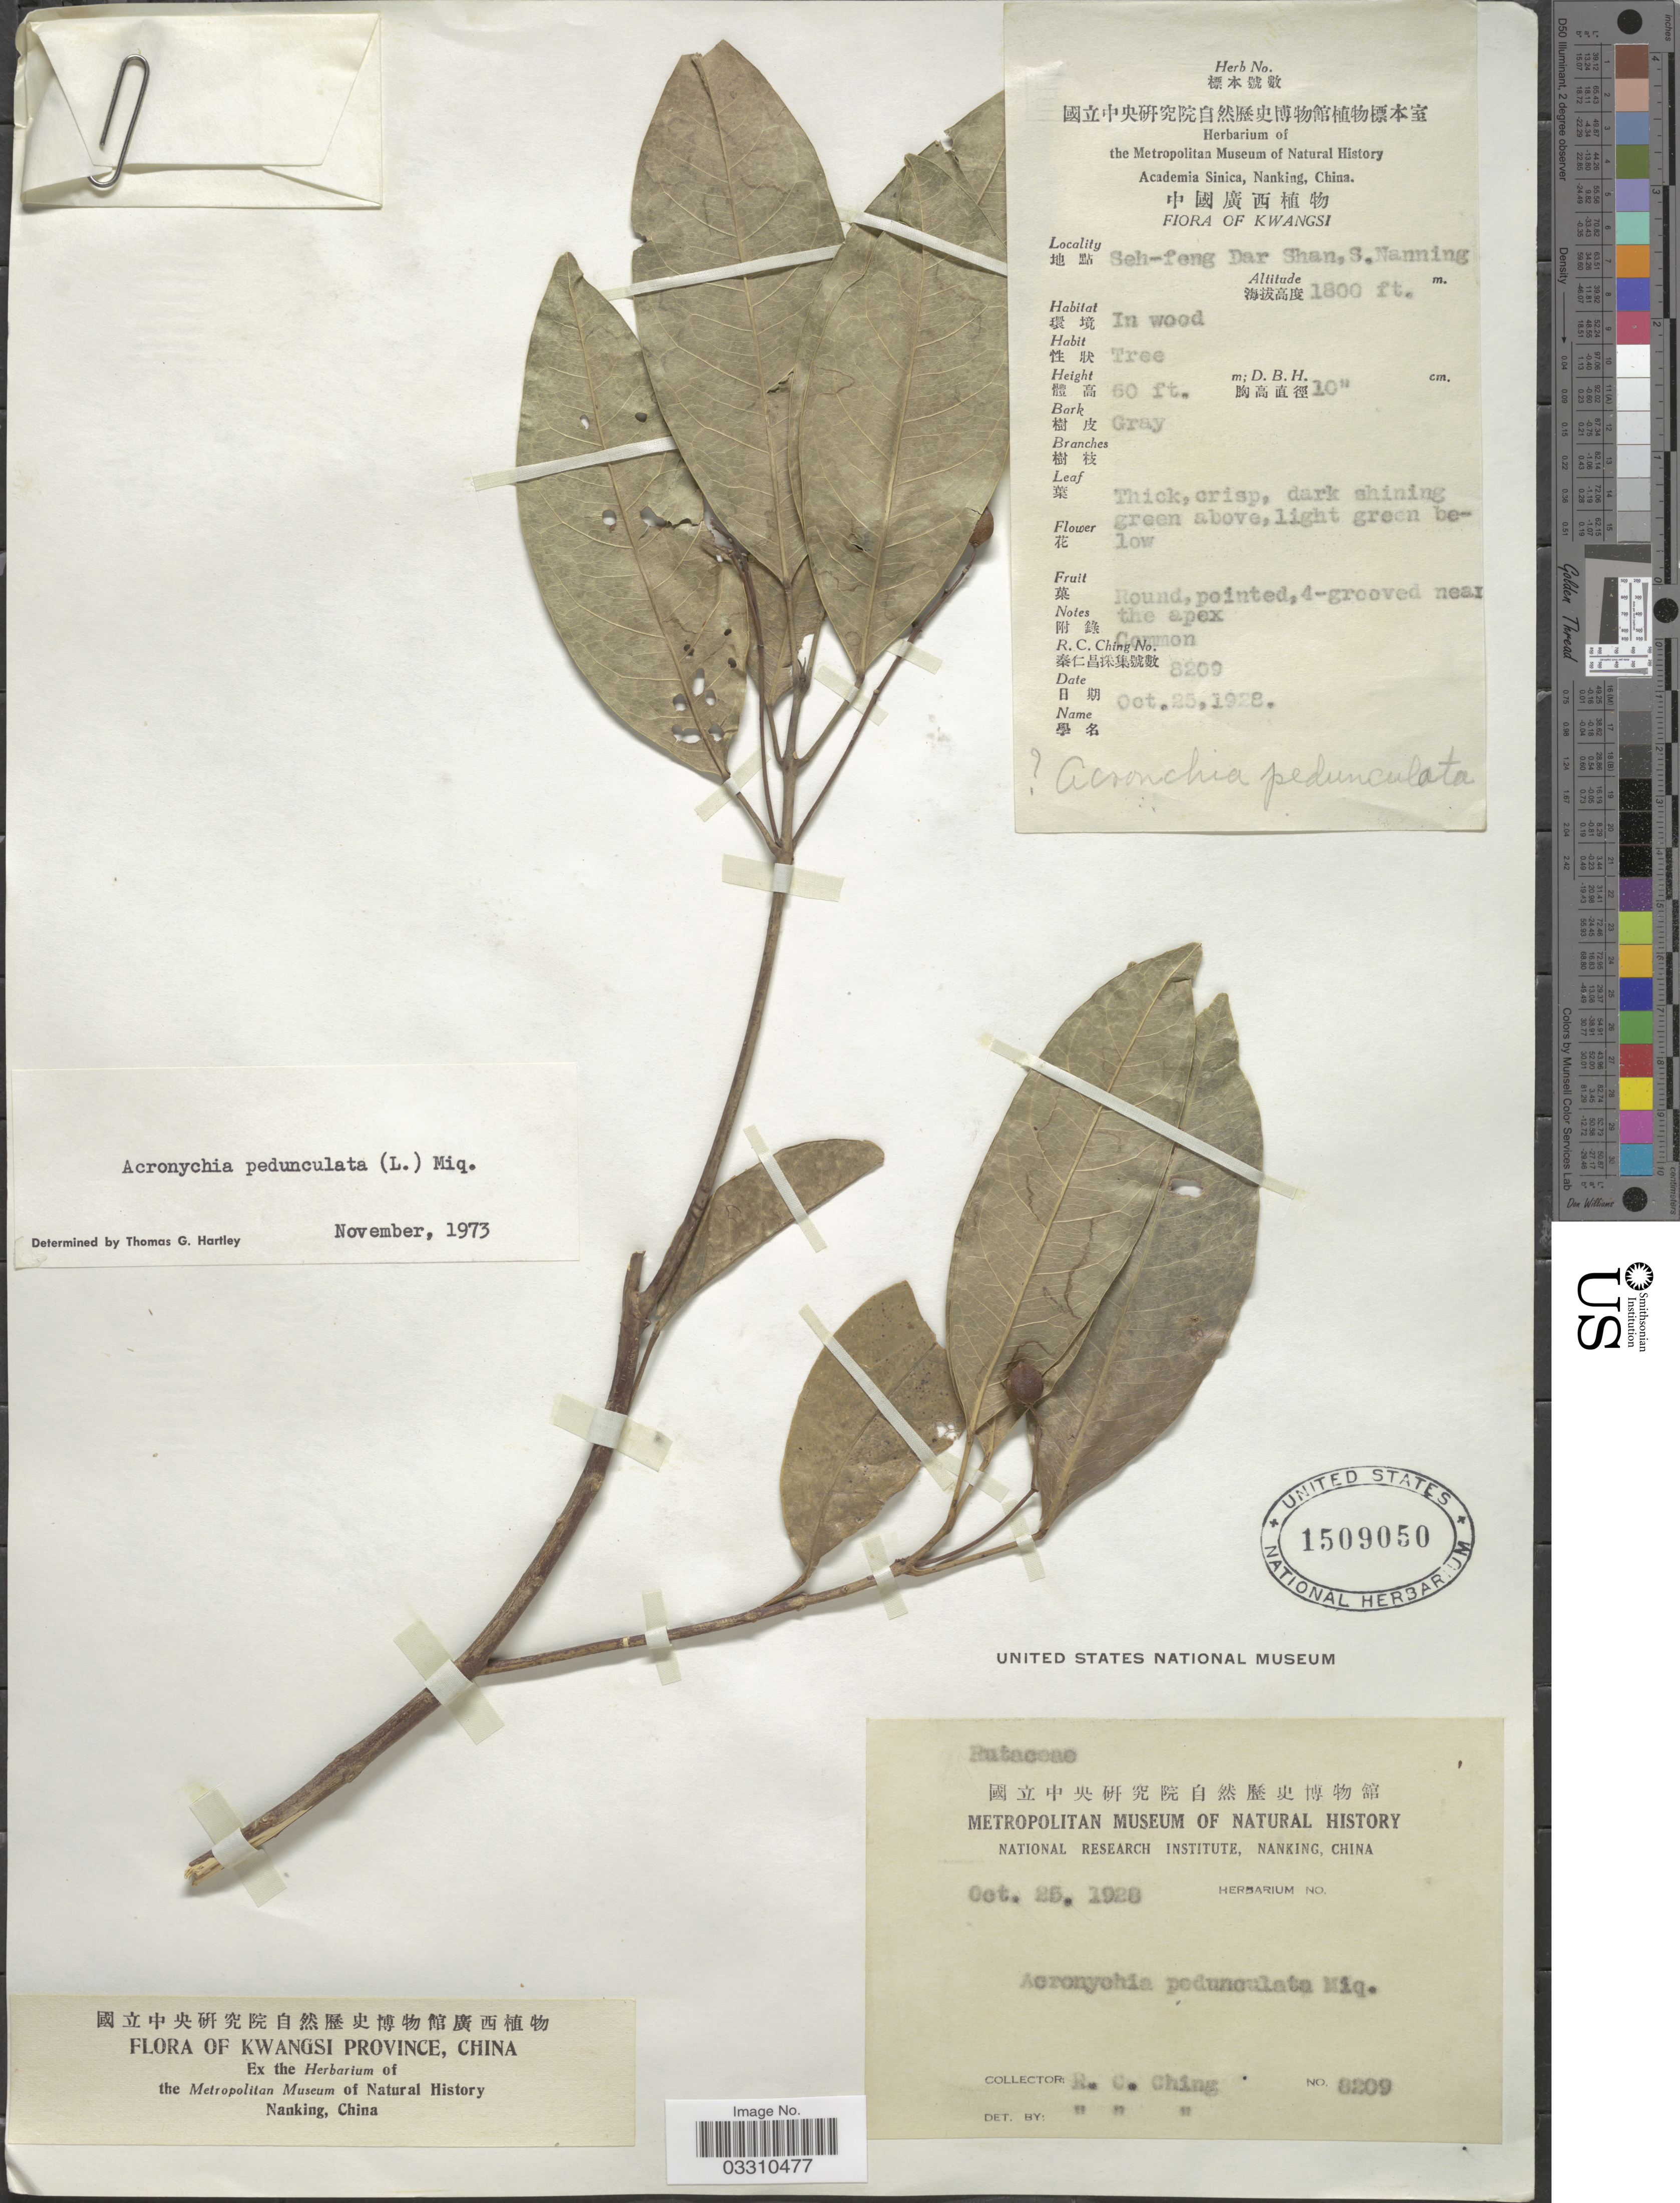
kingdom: Plantae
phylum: Tracheophyta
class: Magnoliopsida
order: Sapindales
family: Rutaceae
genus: Acronychia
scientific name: Acronychia pedunculata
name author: (L.) Miq.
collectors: R. C. Ching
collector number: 8209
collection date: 1928-10-25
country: China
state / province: Guangxi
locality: Kwangsi Province, Seh-feng Dar Shan, S. Nanning.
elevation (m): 549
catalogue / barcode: US 1509050